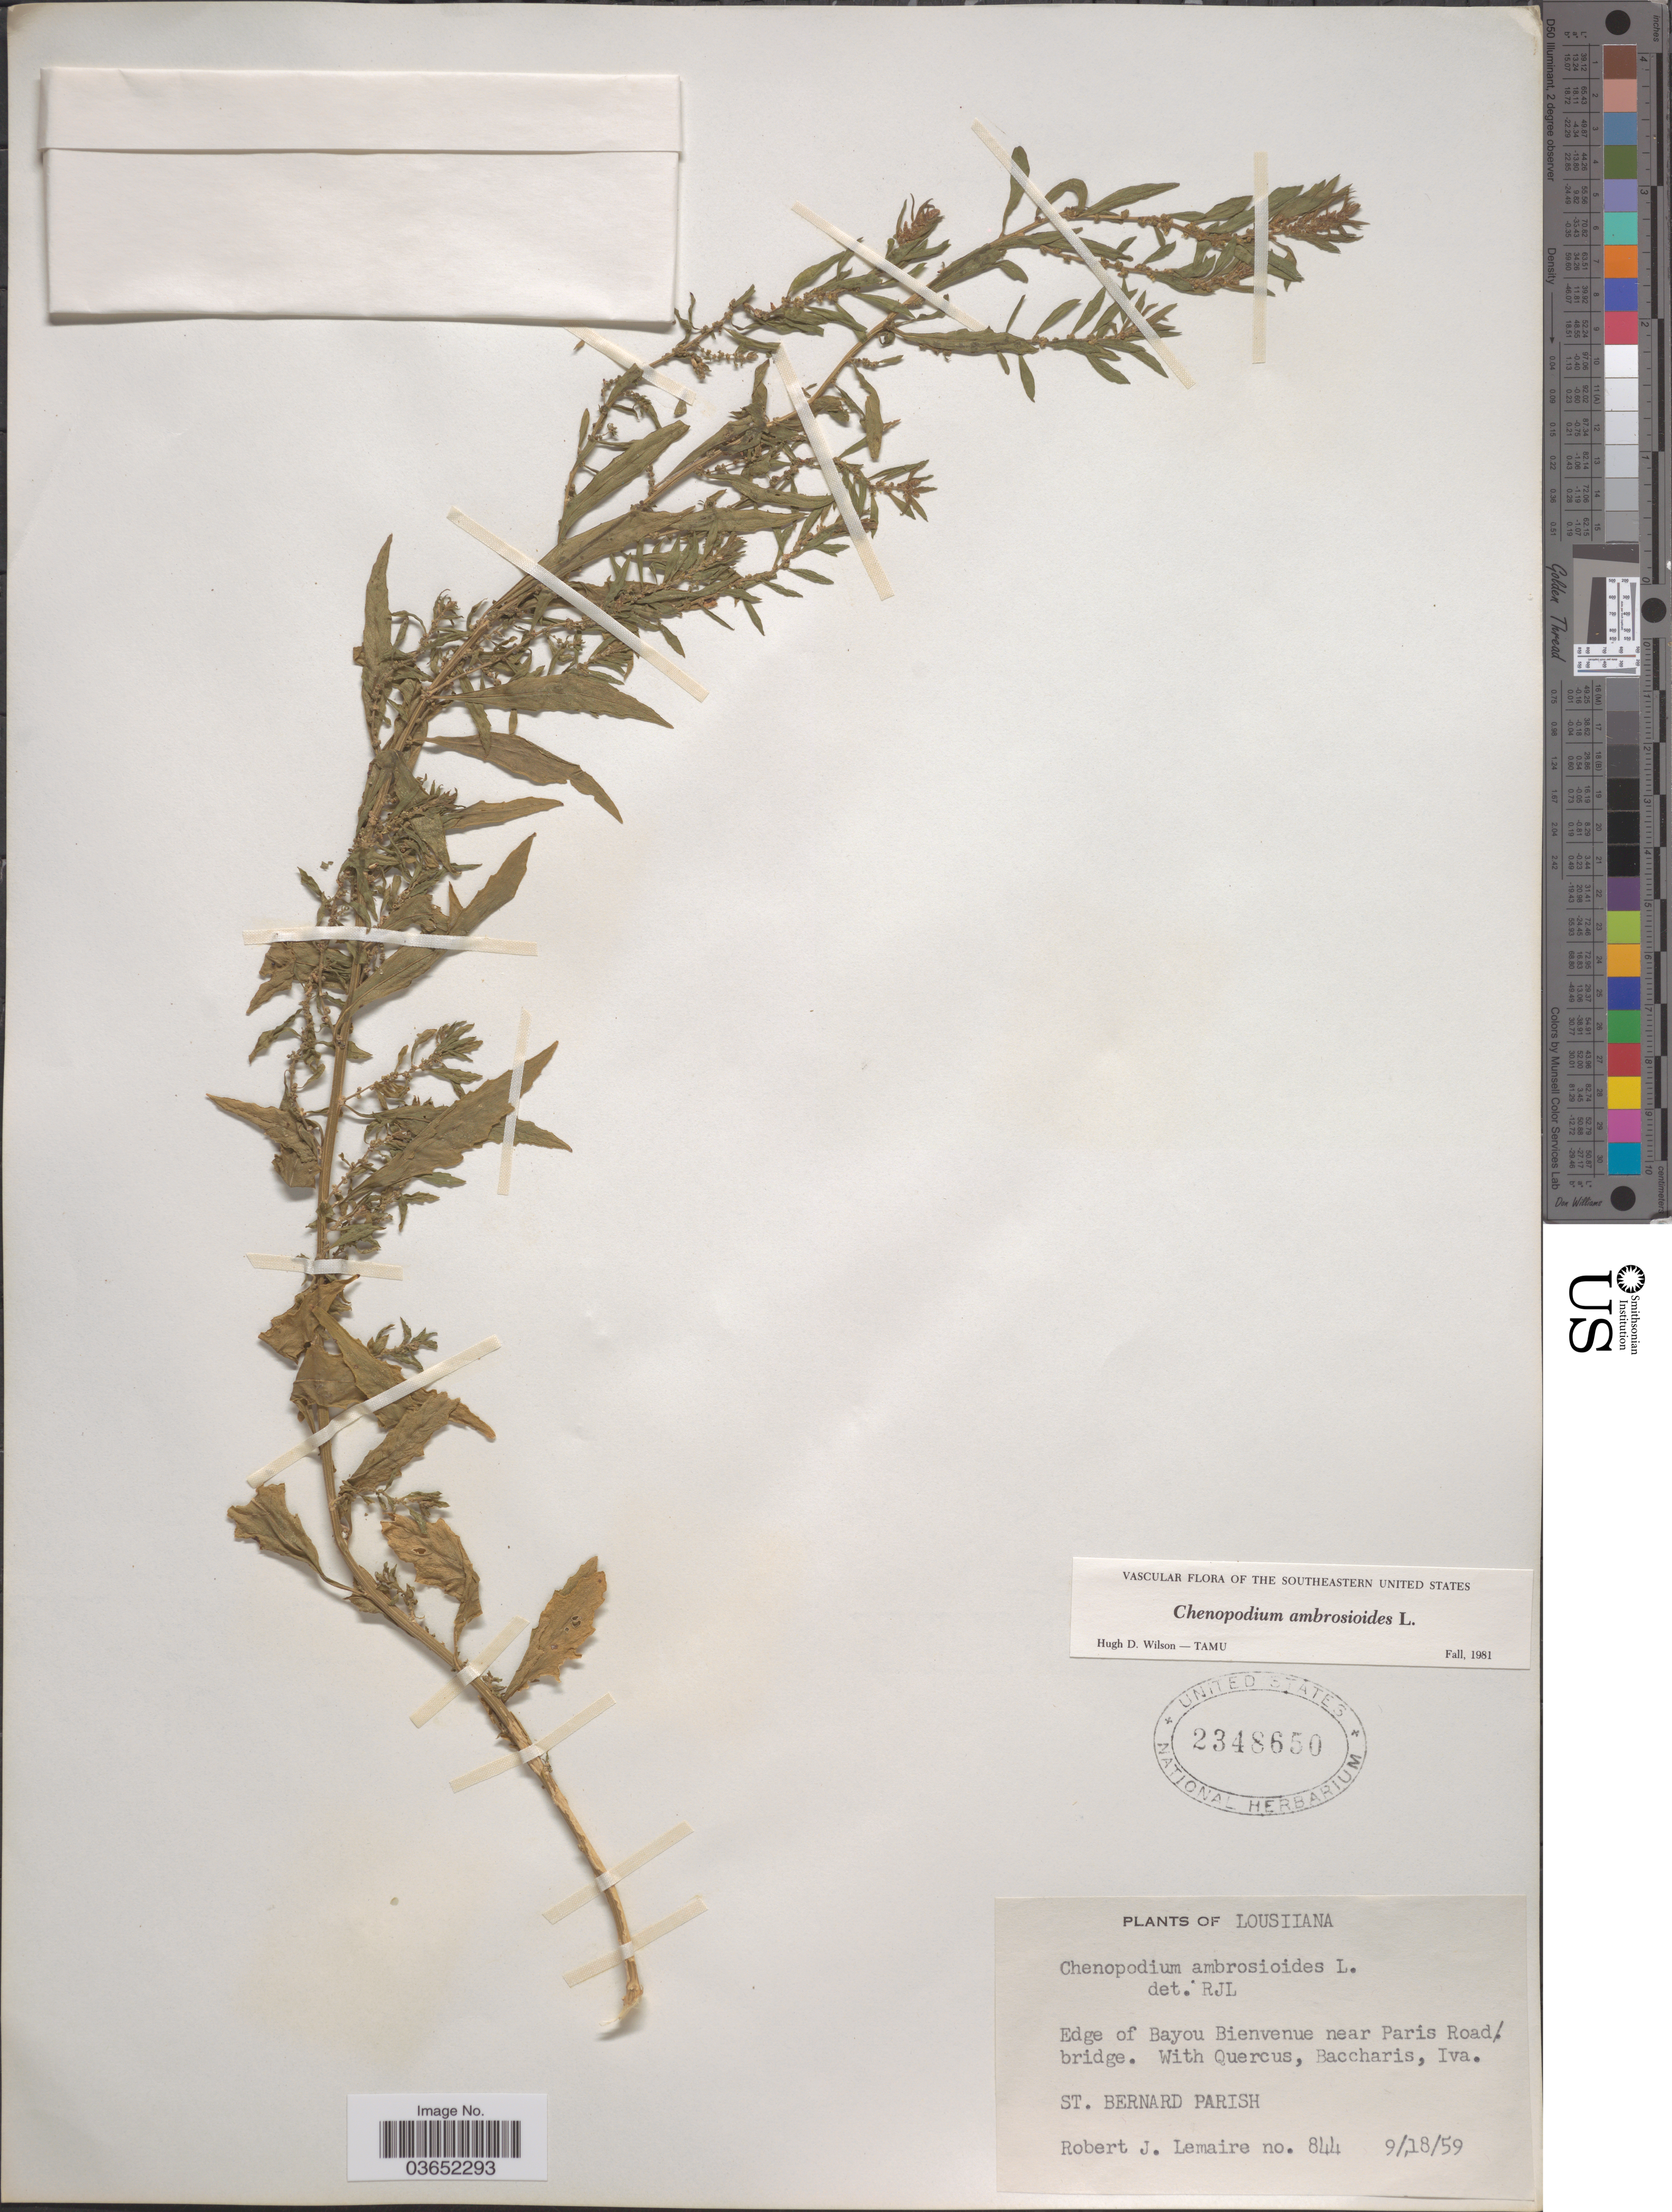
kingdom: Plantae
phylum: Tracheophyta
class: Magnoliopsida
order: Caryophyllales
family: Amaranthaceae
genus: Chenopodium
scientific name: Chenopodium ambrosioides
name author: L.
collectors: R. J. Lemaire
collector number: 844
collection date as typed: Transcribed d/m/y: 18/9/59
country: United States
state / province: Louisiana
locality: Edge of Bayou Bienvenue near Paris Road bridge. St. Bernard Parish.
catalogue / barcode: US 2348650